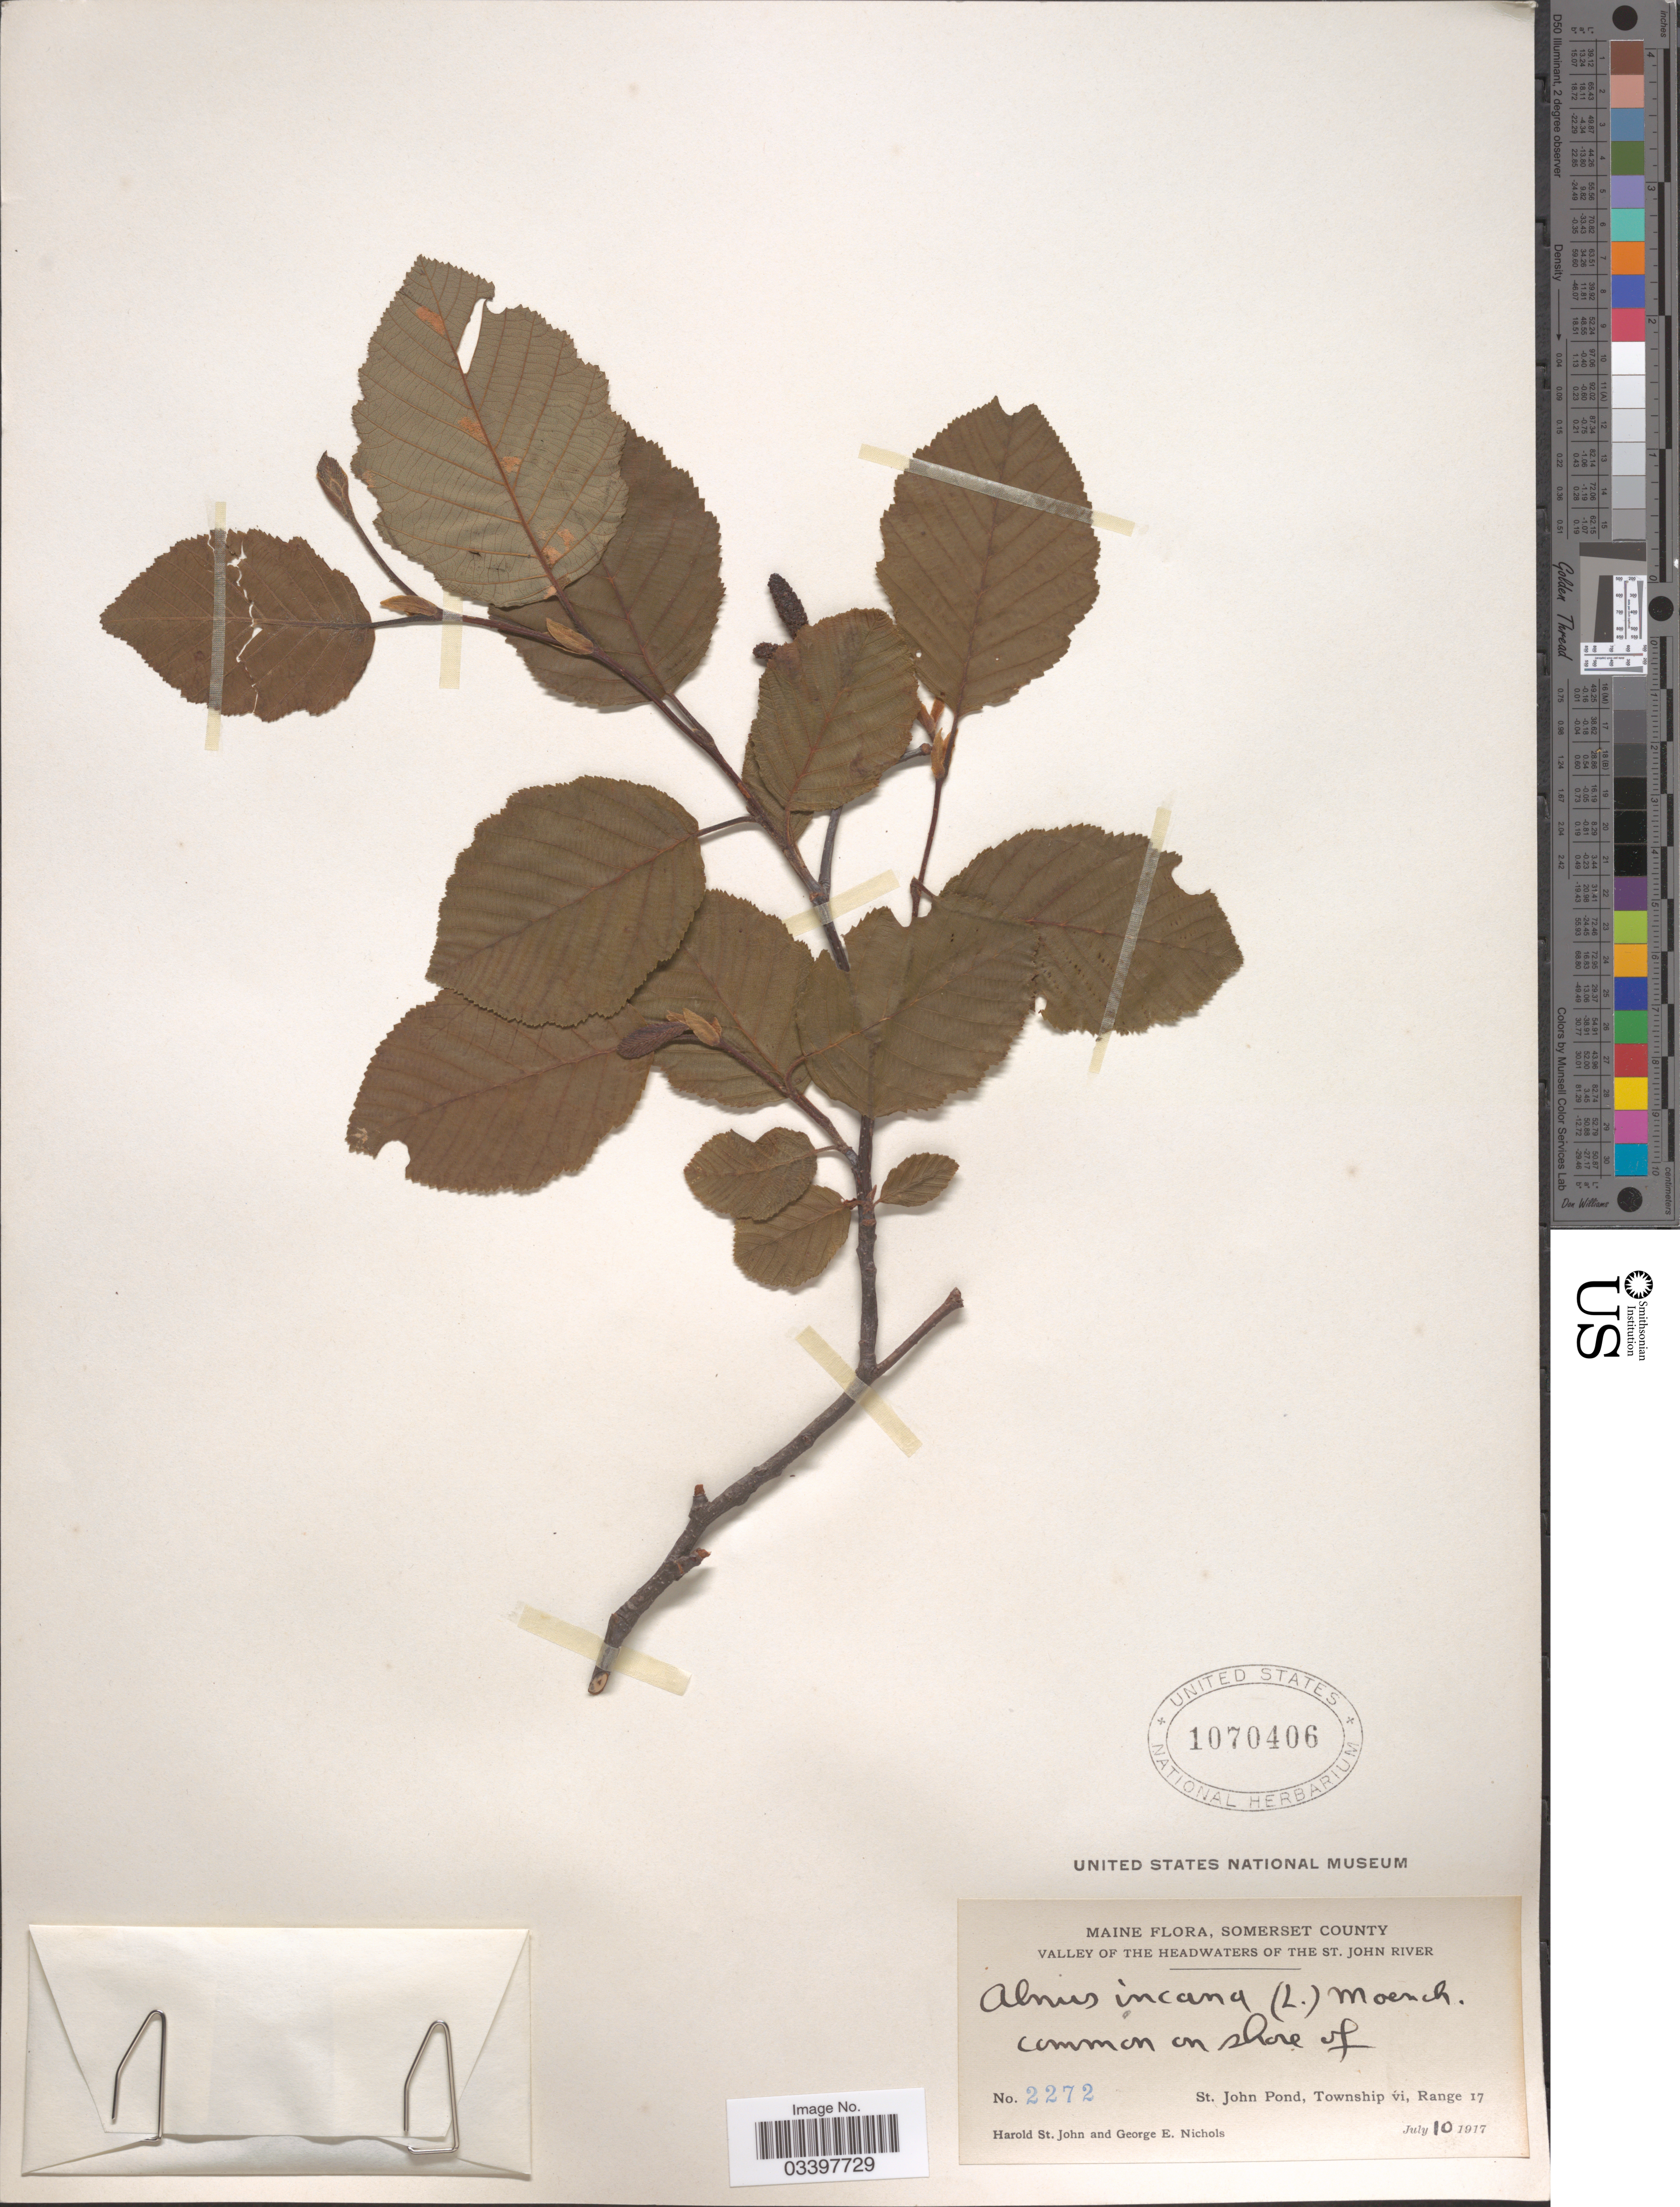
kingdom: Plantae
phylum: Tracheophyta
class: Magnoliopsida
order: Fagales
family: Betulaceae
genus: Alnus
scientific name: Alnus incana subsp. rugosa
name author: (Du Roi) R.T. Clausen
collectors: H. St. John & G. E. Nichols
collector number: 2272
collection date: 1917-07-10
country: United States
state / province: Maine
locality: Somerset County. Valley of The Headwaters of The St. John River. Common on shore of St. John Pond, Township vi, Range 17.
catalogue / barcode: US 1070406